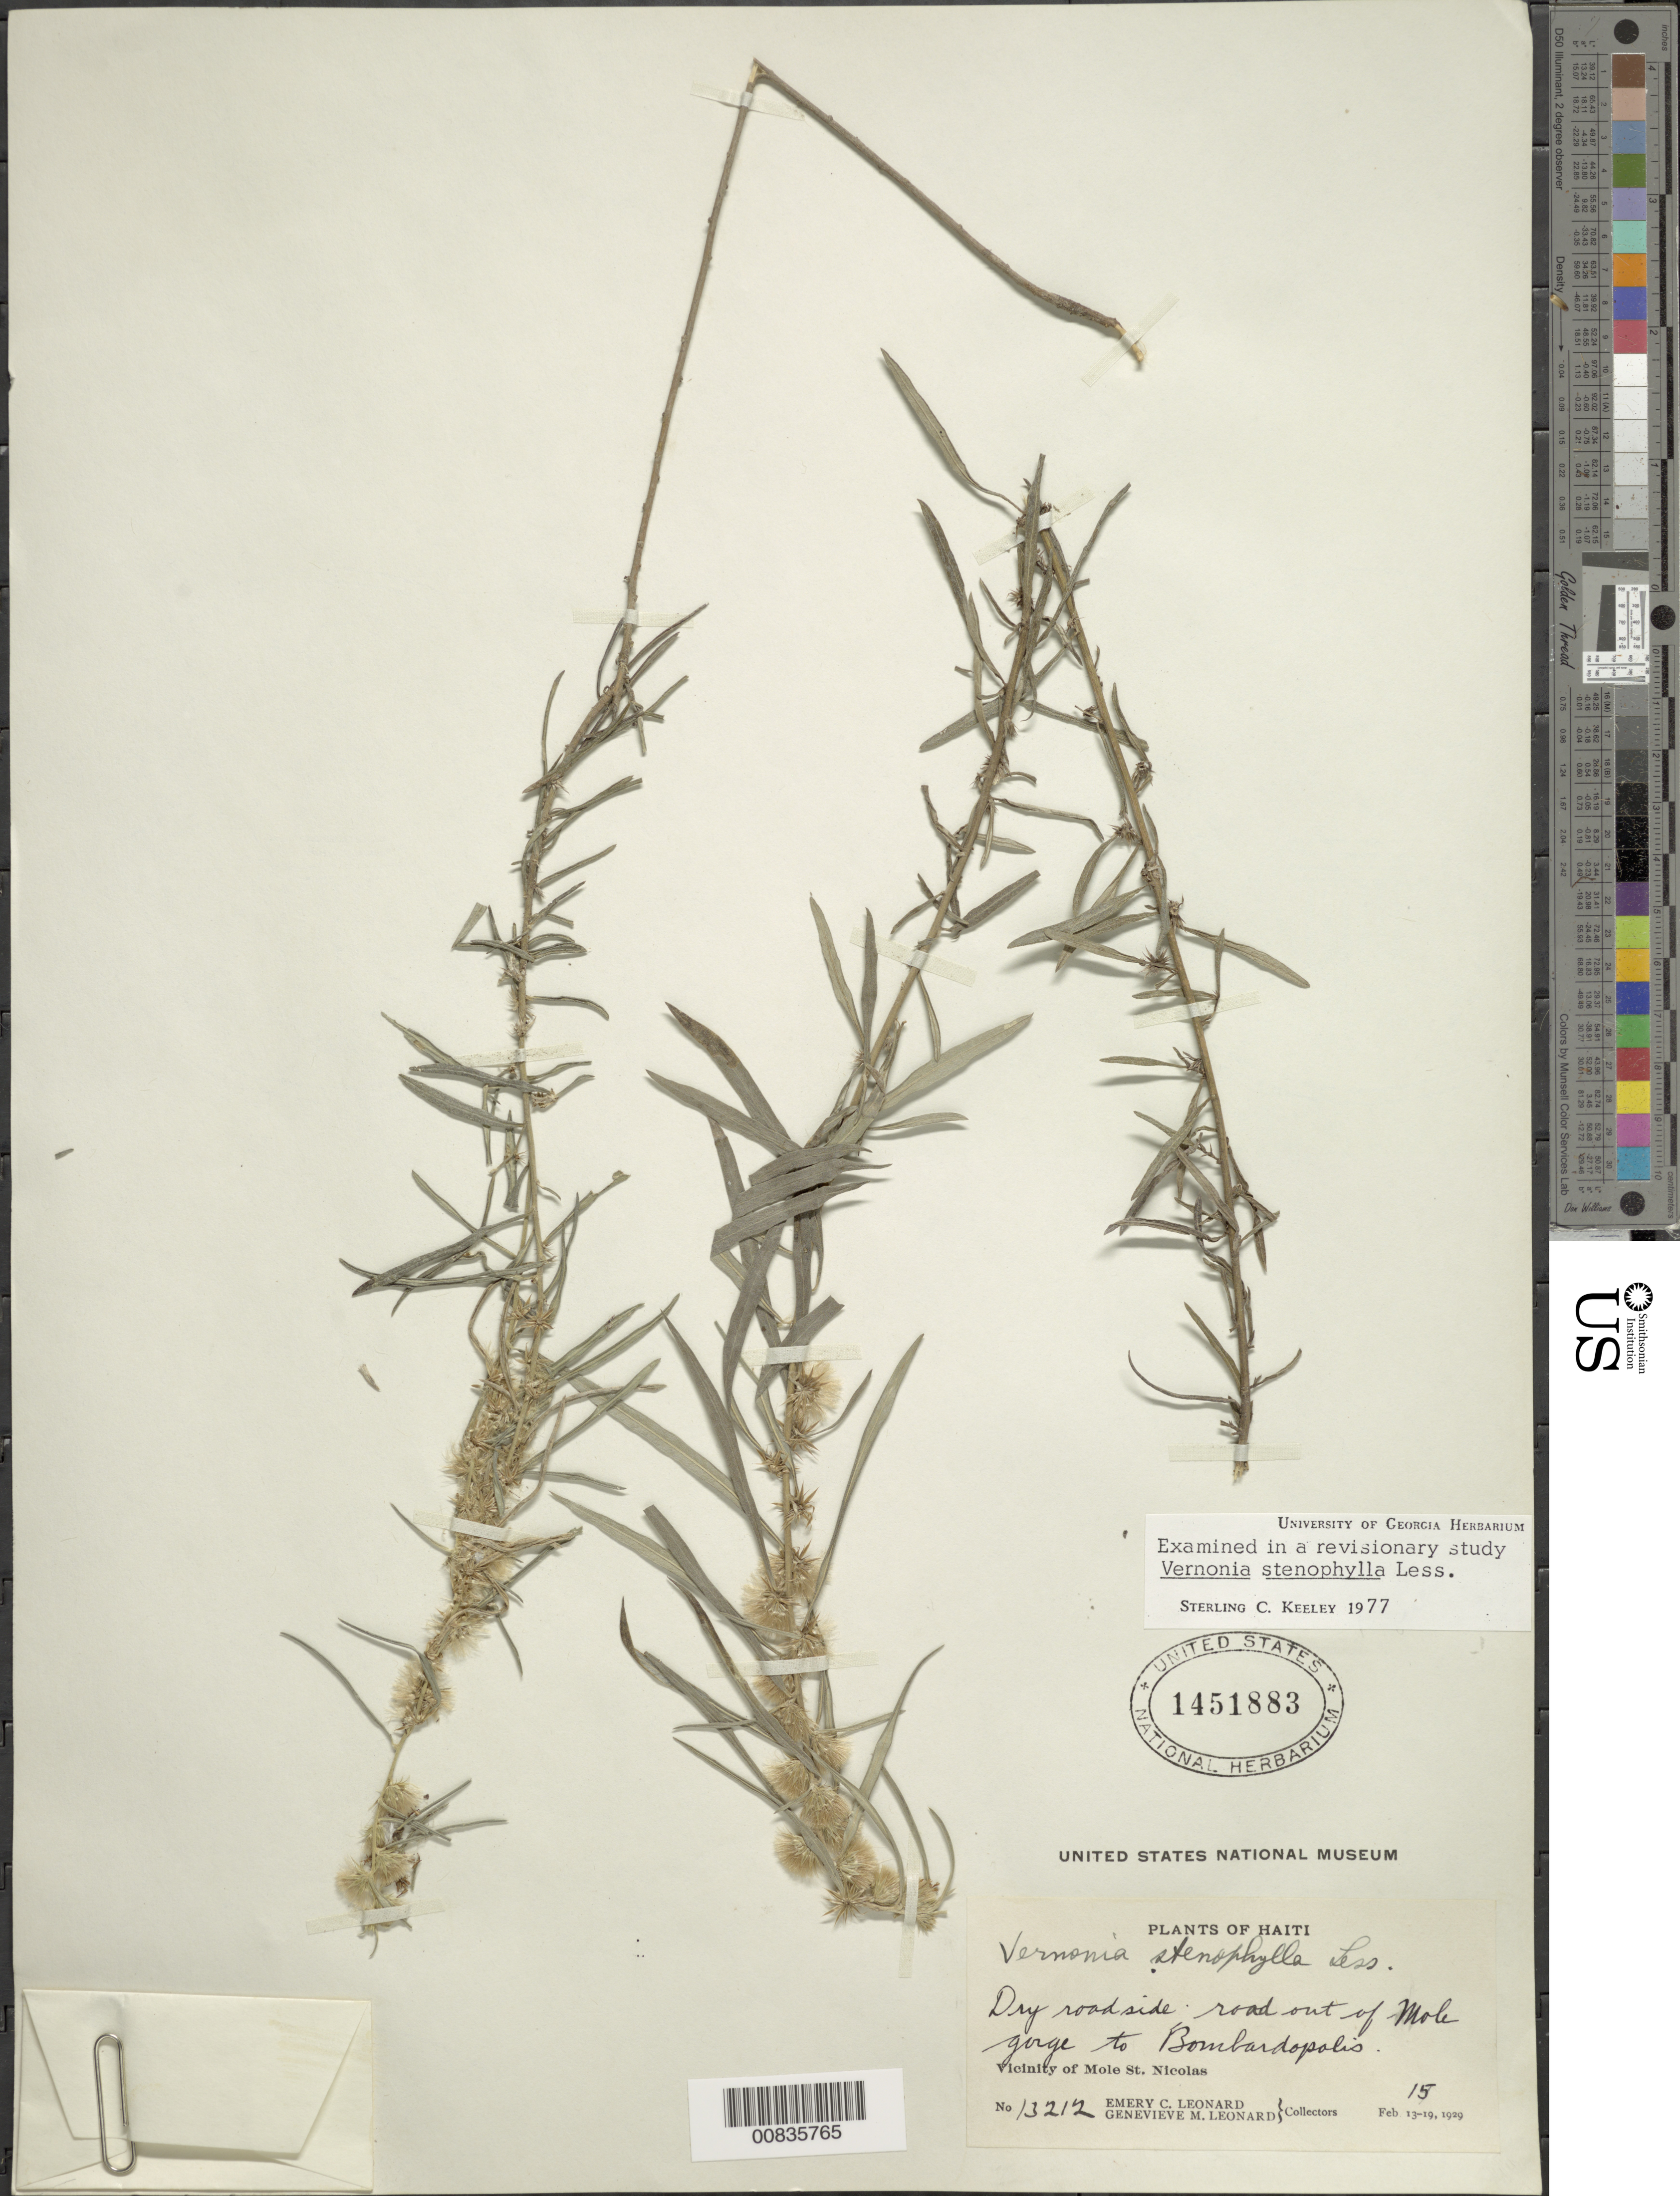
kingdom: Plantae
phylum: Tracheophyta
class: Magnoliopsida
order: Asterales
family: Asteraceae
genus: Lepidaploa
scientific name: Lepidaploa stenophylla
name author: (Less.) H. Rob.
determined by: Keeley, S. C.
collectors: E. C. Leonard & G. M. Leonard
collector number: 13212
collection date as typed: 15 Feb 1929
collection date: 1929-02-15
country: Haiti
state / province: Nord-Ouest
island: Hispaniola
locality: Vicinity of Mole St. Nicolas, road out of Mole Gorge to Bombardopolis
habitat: Dry roadside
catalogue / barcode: US 1451883